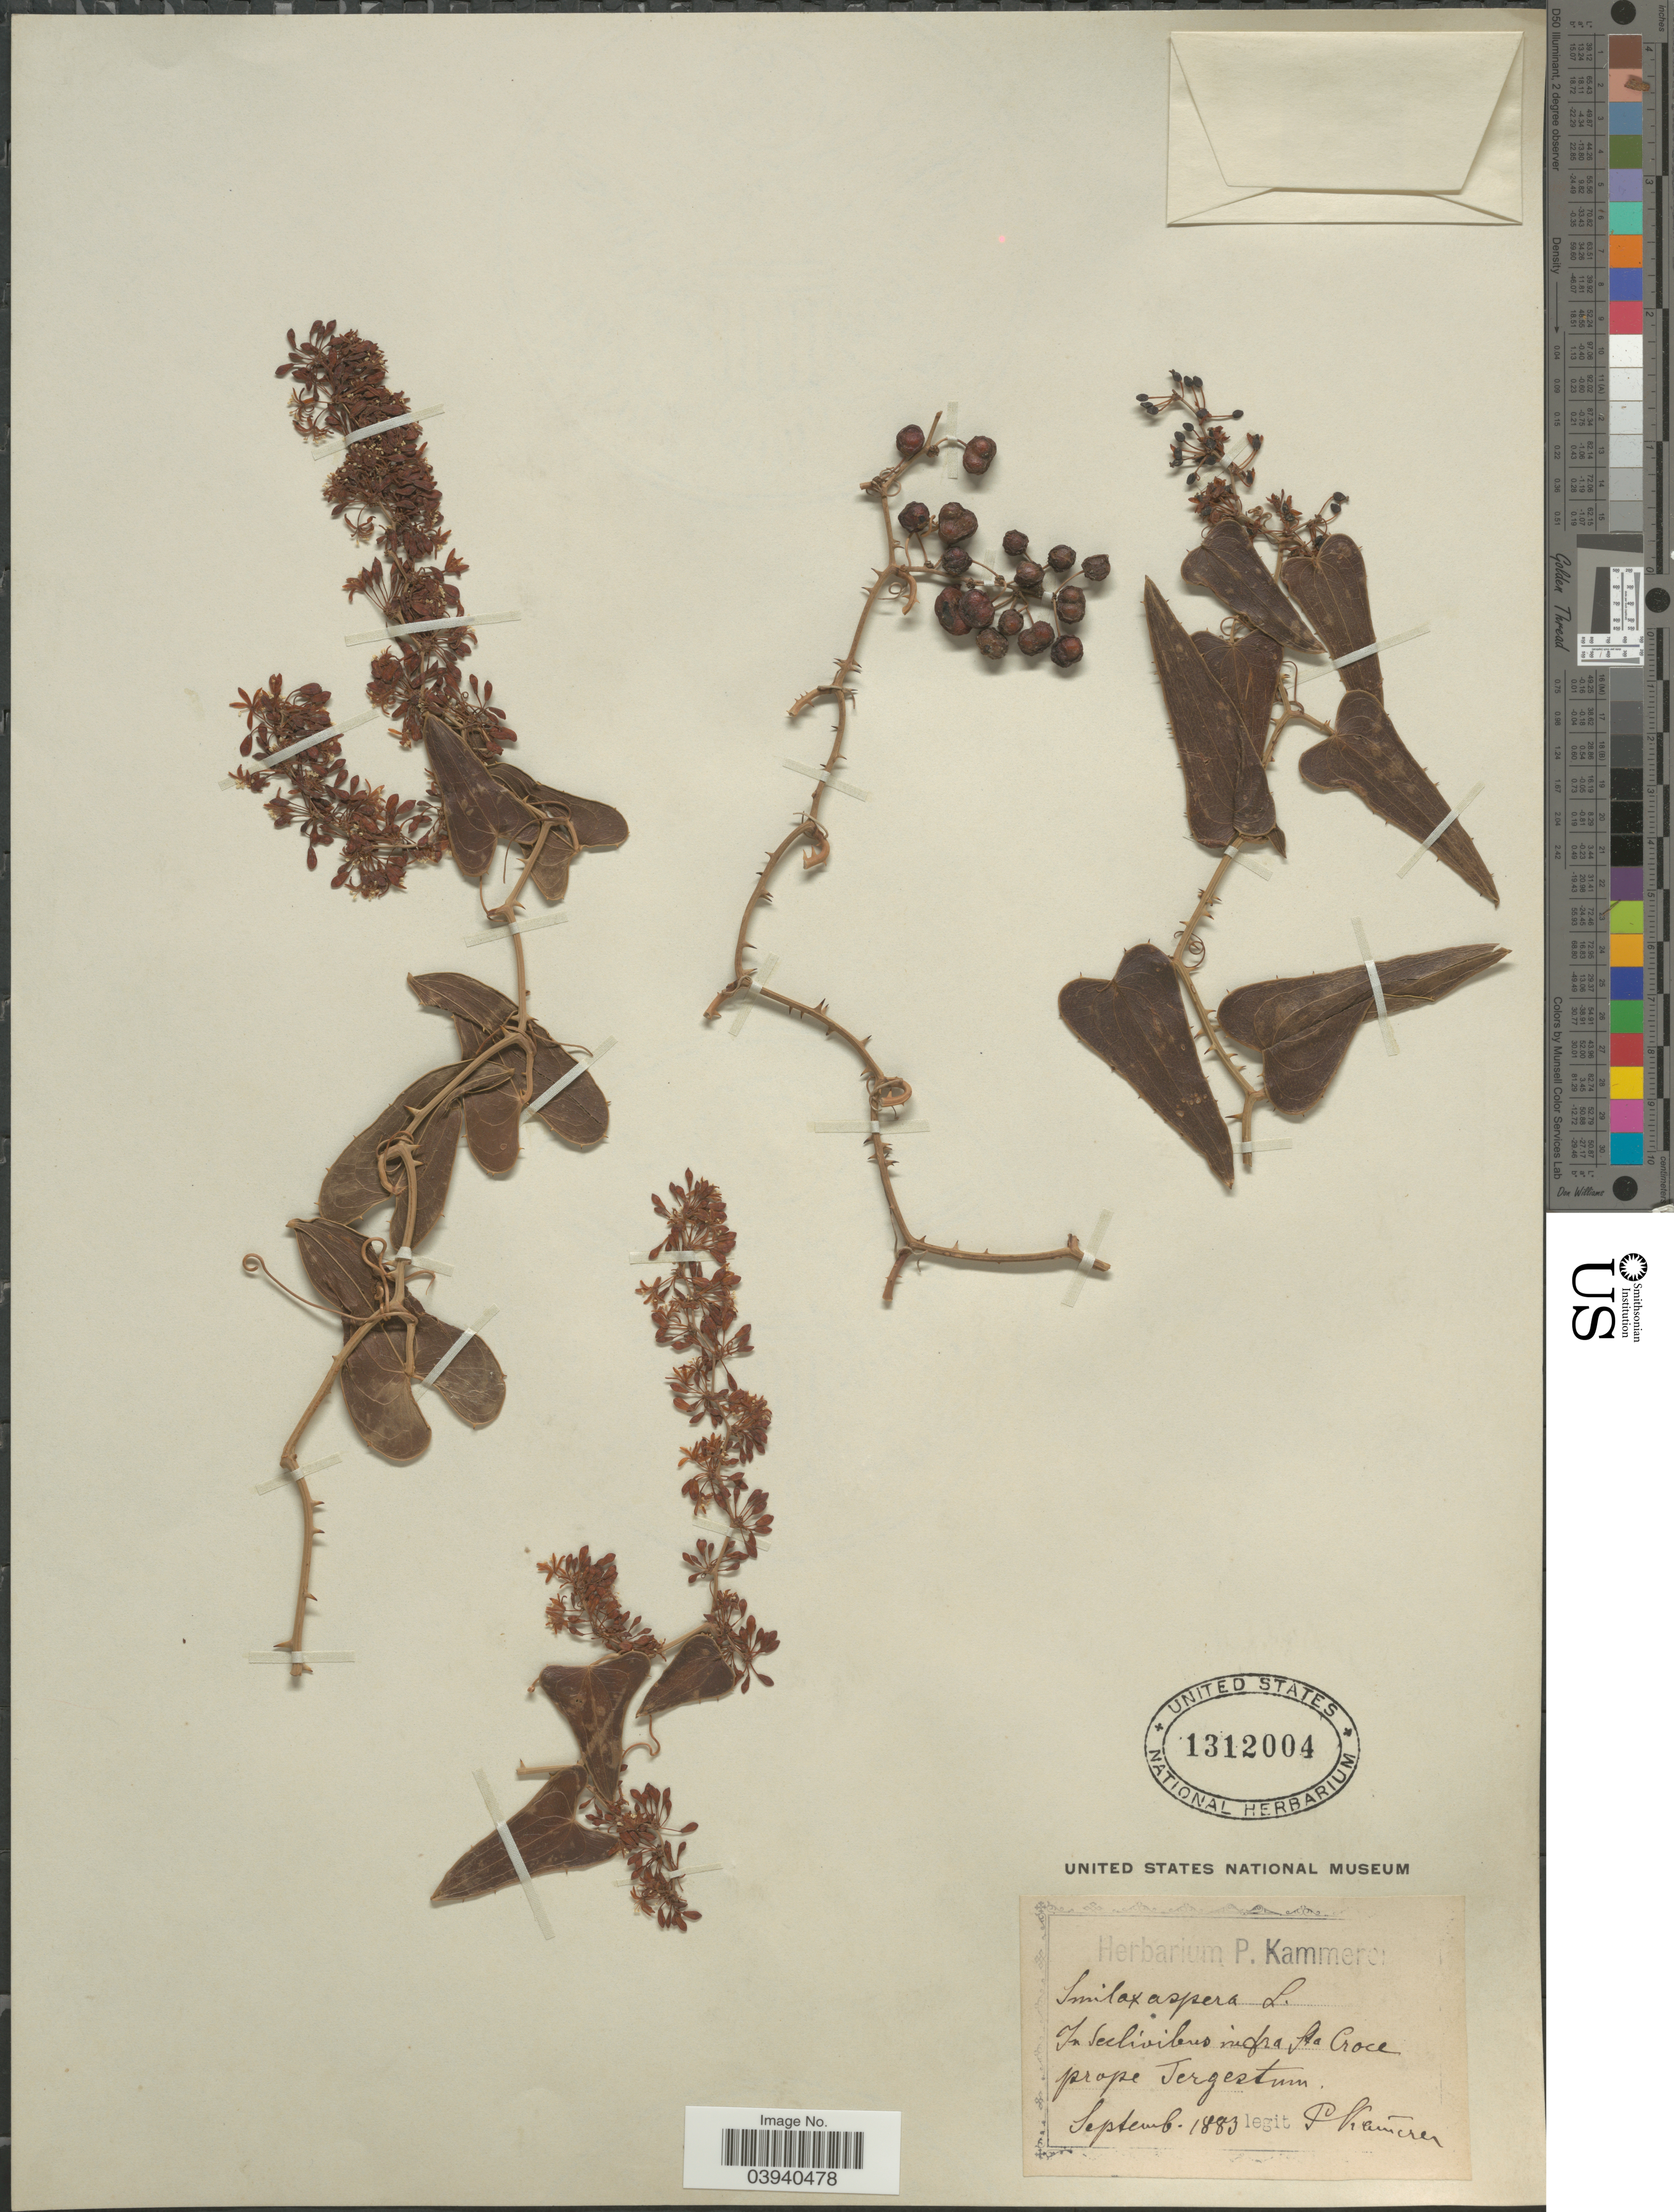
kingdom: Plantae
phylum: Tracheophyta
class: Liliopsida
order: Liliales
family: Smilacaceae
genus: Smilax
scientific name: Smilax aspera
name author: L.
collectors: P. Kammerer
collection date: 1883-09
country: Italy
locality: In declivibus infra Sta Croce prope Tergestum.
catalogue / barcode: US 1312004